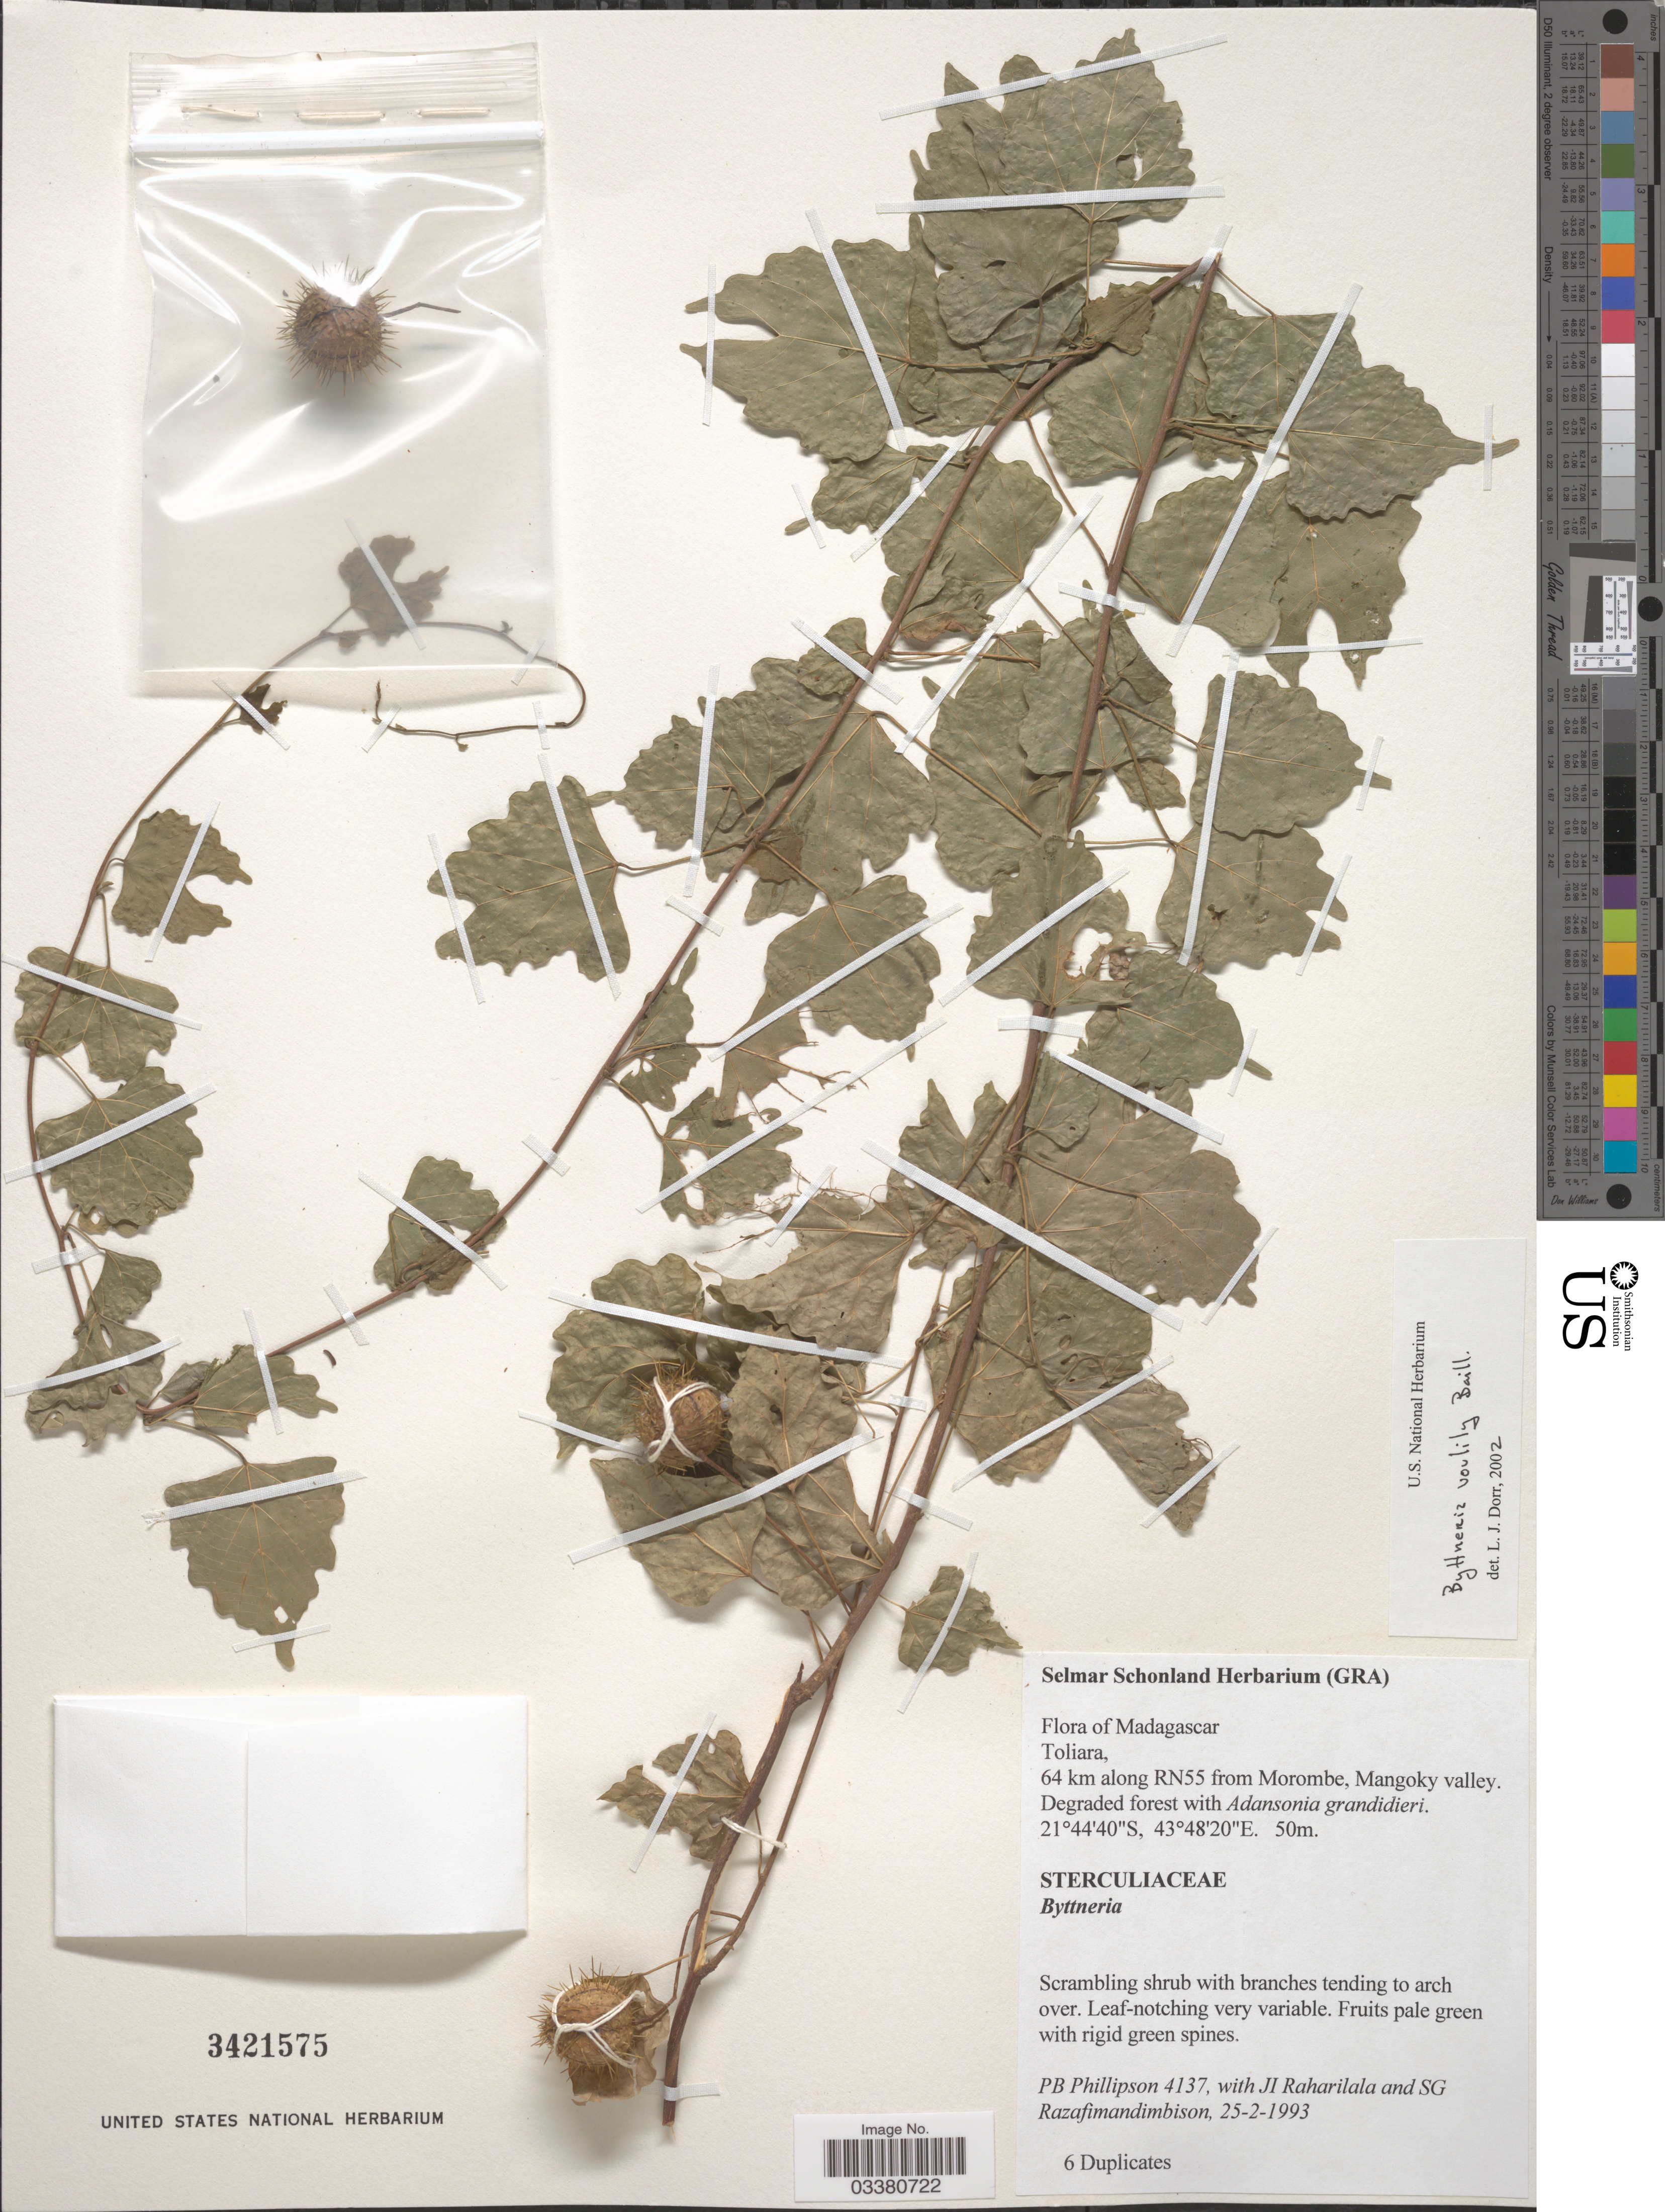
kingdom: Plantae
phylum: Tracheophyta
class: Magnoliopsida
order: Malvales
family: Malvaceae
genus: Byttneria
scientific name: Byttneria voulily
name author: Baill.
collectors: P. B. Phillipson, J. I. Raharilala & S. G. Razafimandimbison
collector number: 4137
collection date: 1993-02-25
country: Madagascar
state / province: Atsimo-Andrefana / Menabe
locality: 64 km along RN55 from Morombe, Mangoky valley.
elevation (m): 50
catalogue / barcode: US 3421575